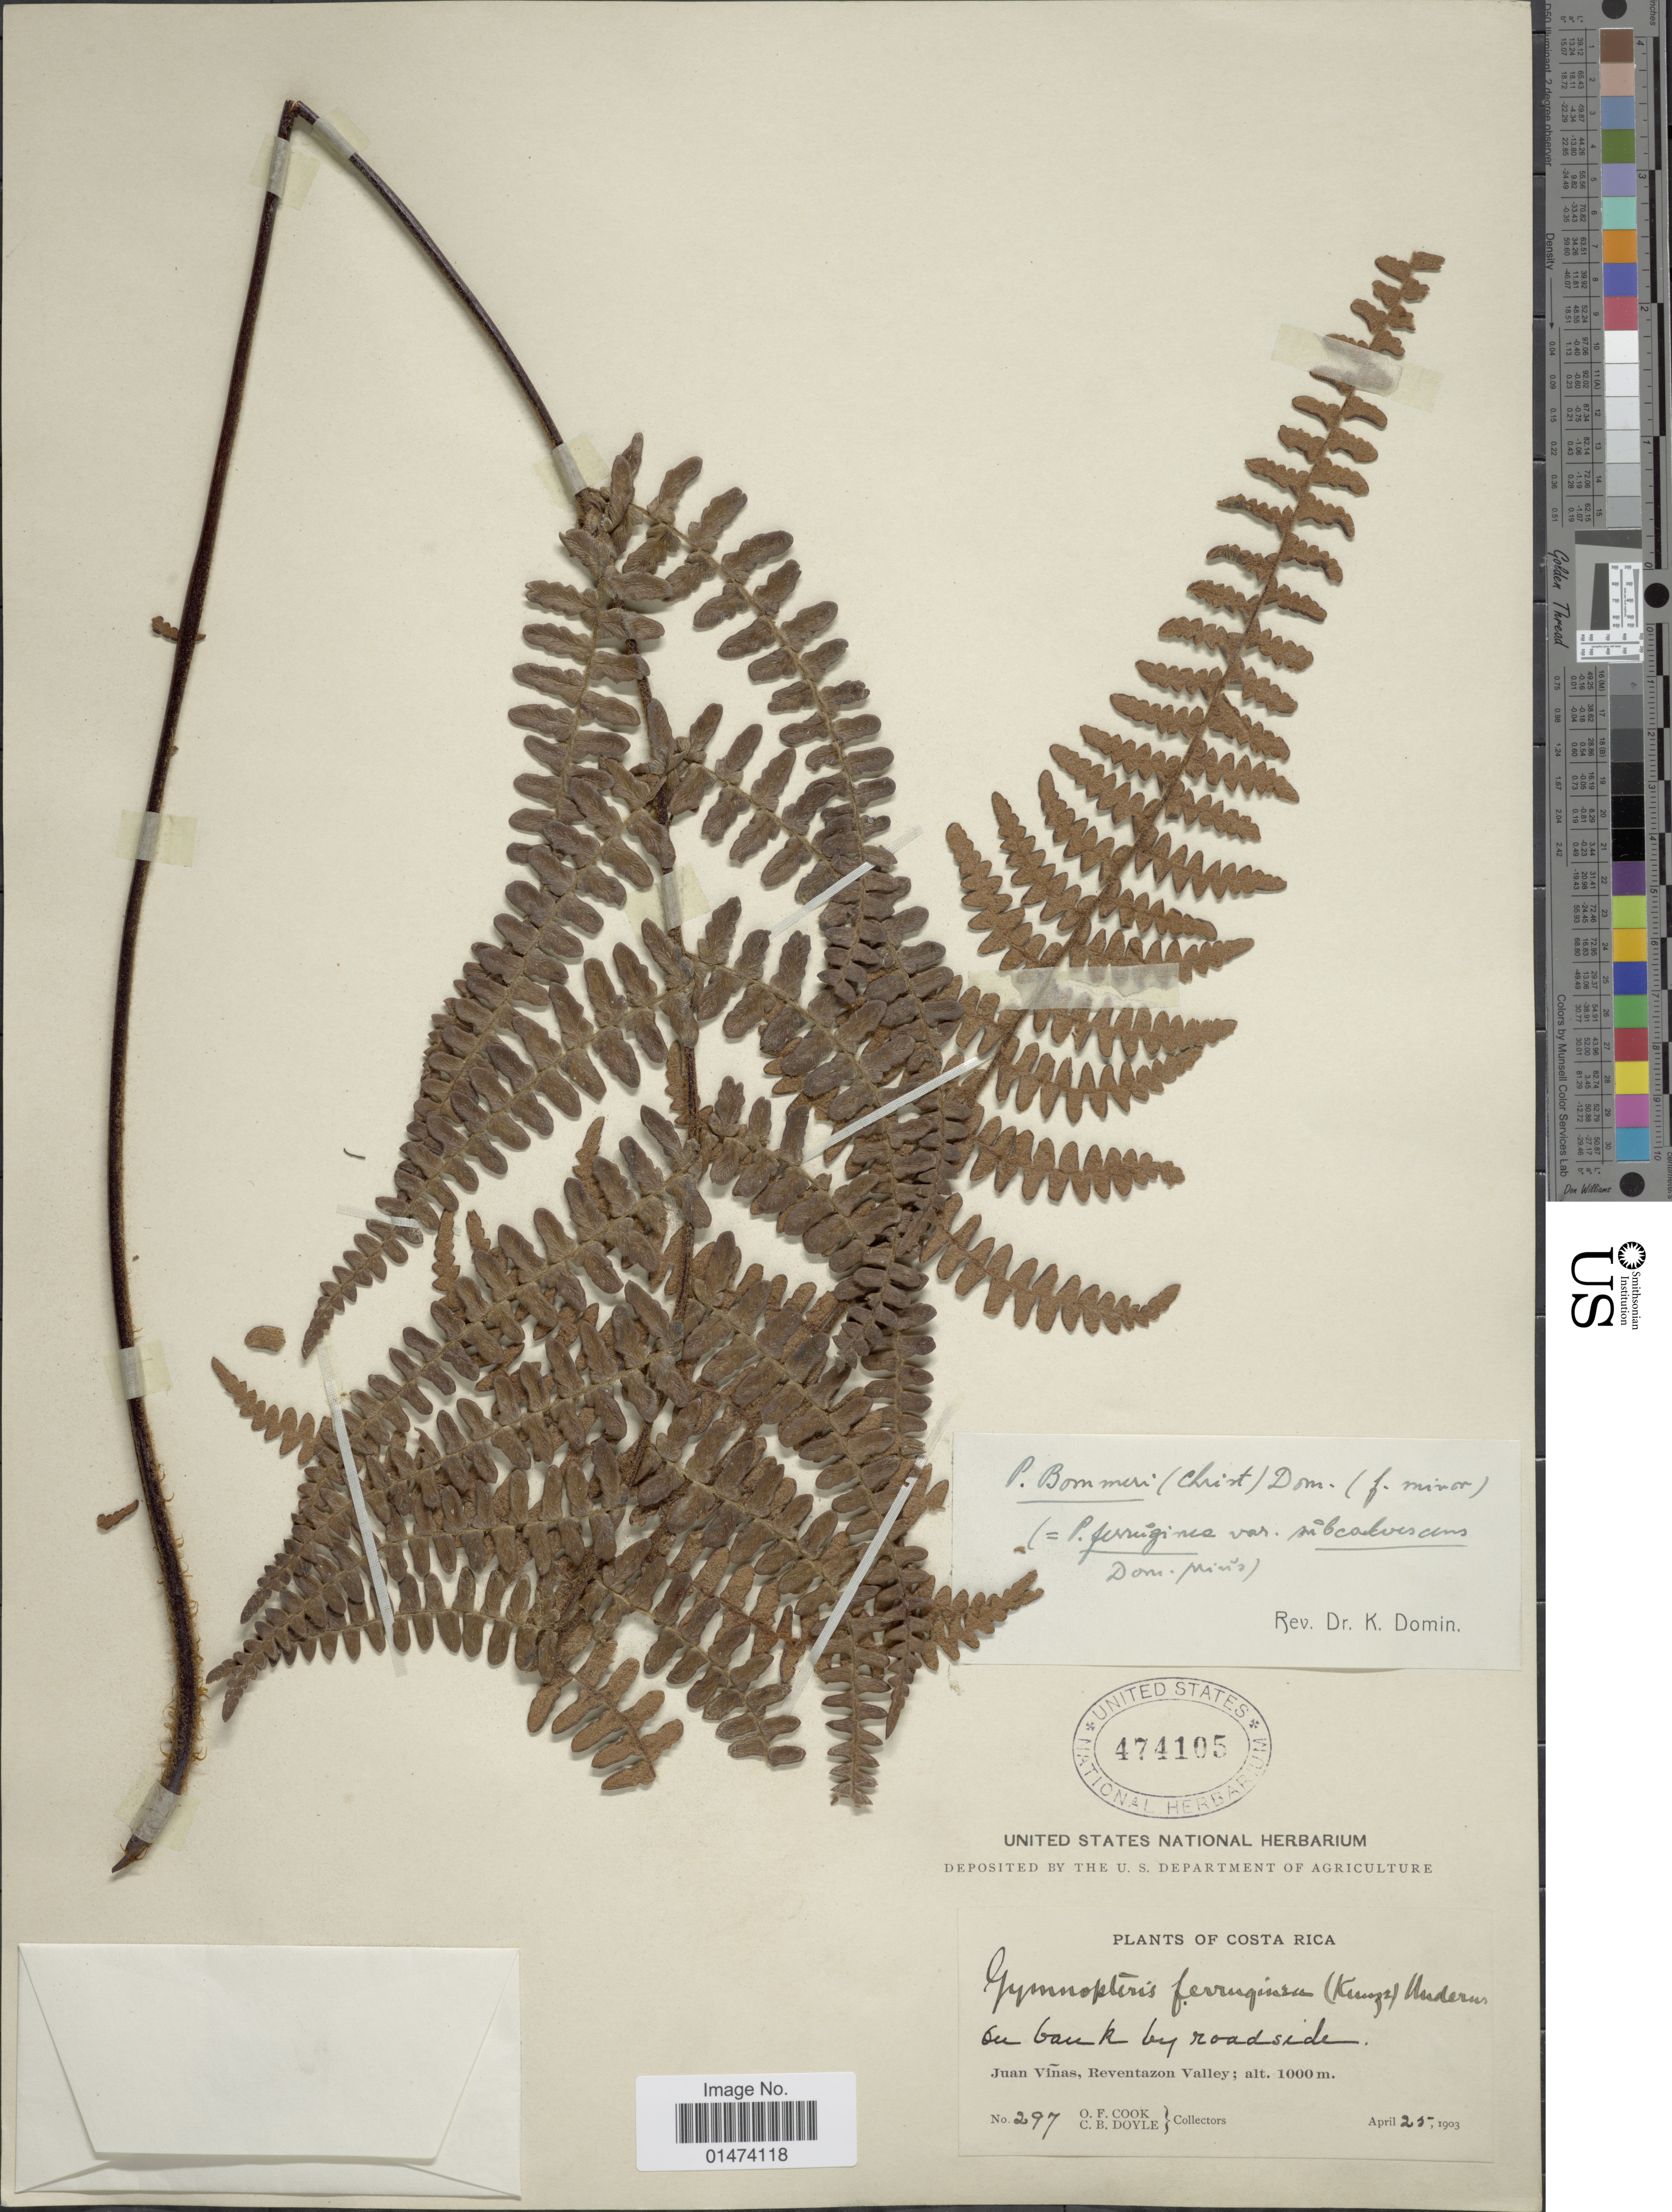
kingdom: Plantae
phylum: Tracheophyta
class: Polypodiopsida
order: Polypodiales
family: Pteridaceae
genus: Pityrogramma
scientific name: Pityrogramma ferruginea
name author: (Kunze) Maxon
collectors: O. F. Cook & C. Doyle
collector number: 297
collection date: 1903-04-25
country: Costa Rica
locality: Juan vinas, Reventazon Valley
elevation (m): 1000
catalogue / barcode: US 474105